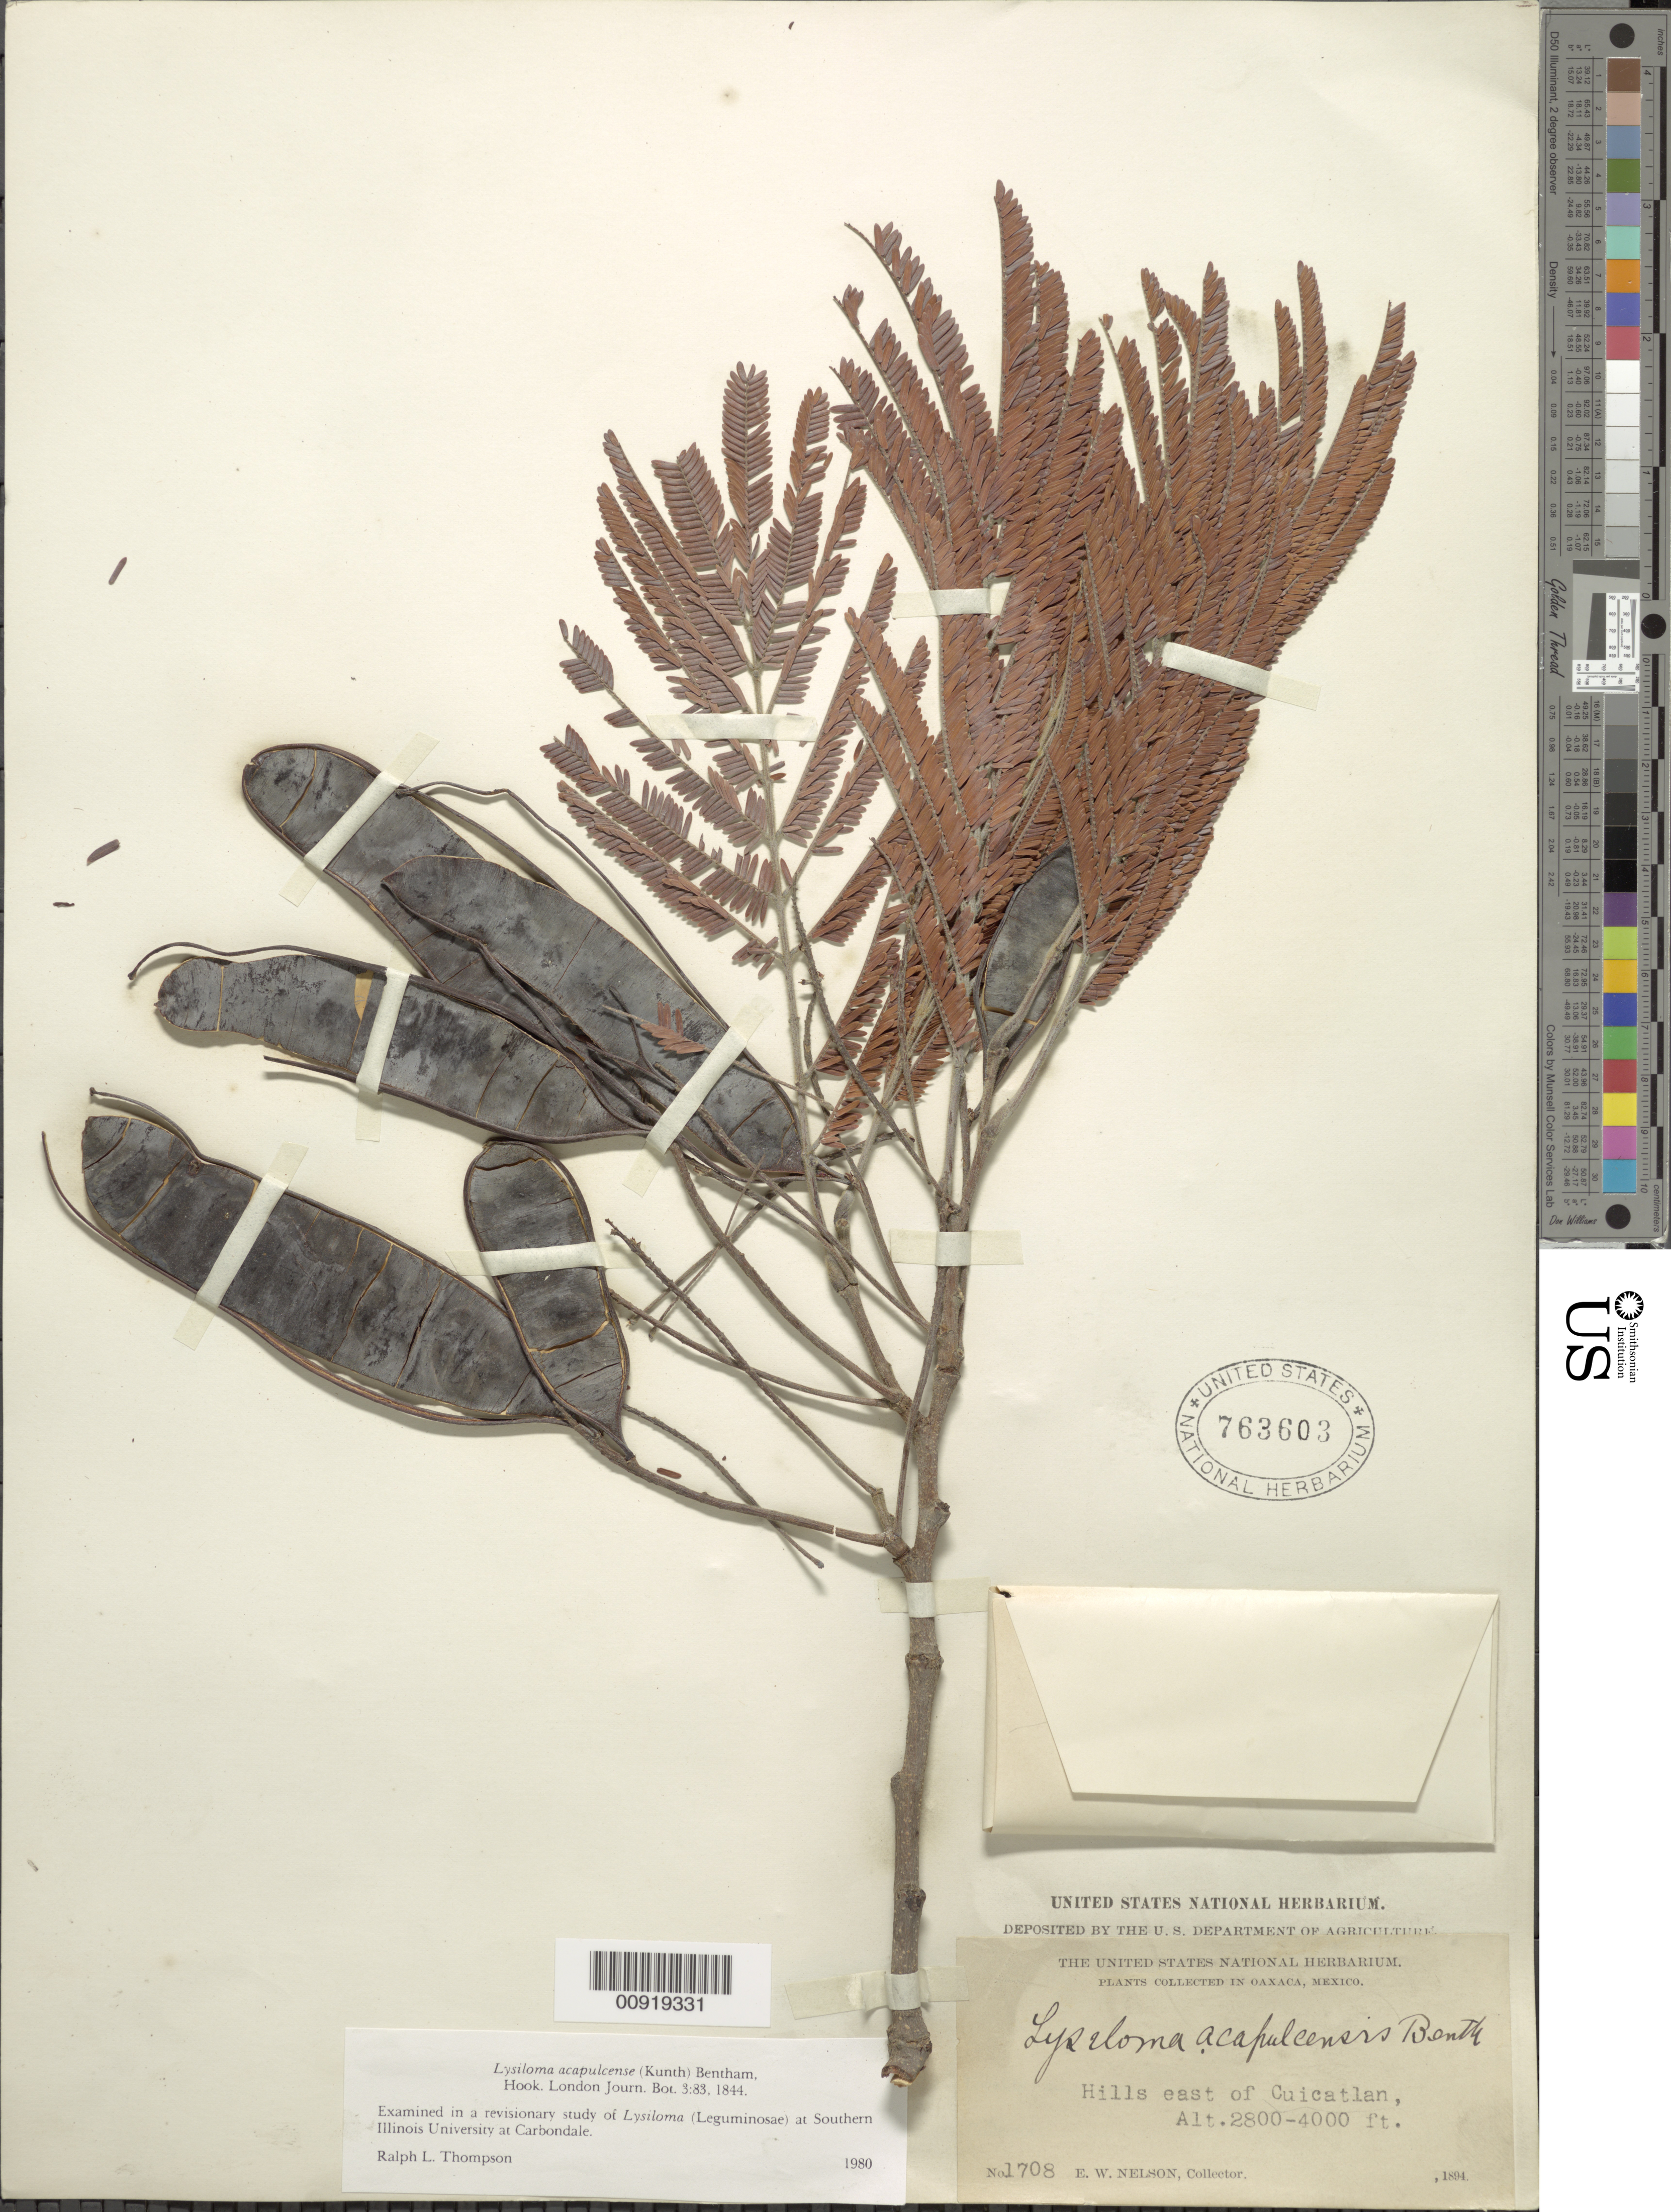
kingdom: Plantae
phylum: Tracheophyta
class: Magnoliopsida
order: Fabales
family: Fabaceae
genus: Lysiloma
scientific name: Lysiloma acapulcense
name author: (Kunth) Benth.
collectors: E. W. Nelson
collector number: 1708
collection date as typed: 1894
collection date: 1894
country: Mexico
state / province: Oaxaca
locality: Hills east of Cuicatlan.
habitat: Hills.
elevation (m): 853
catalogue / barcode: US 763603